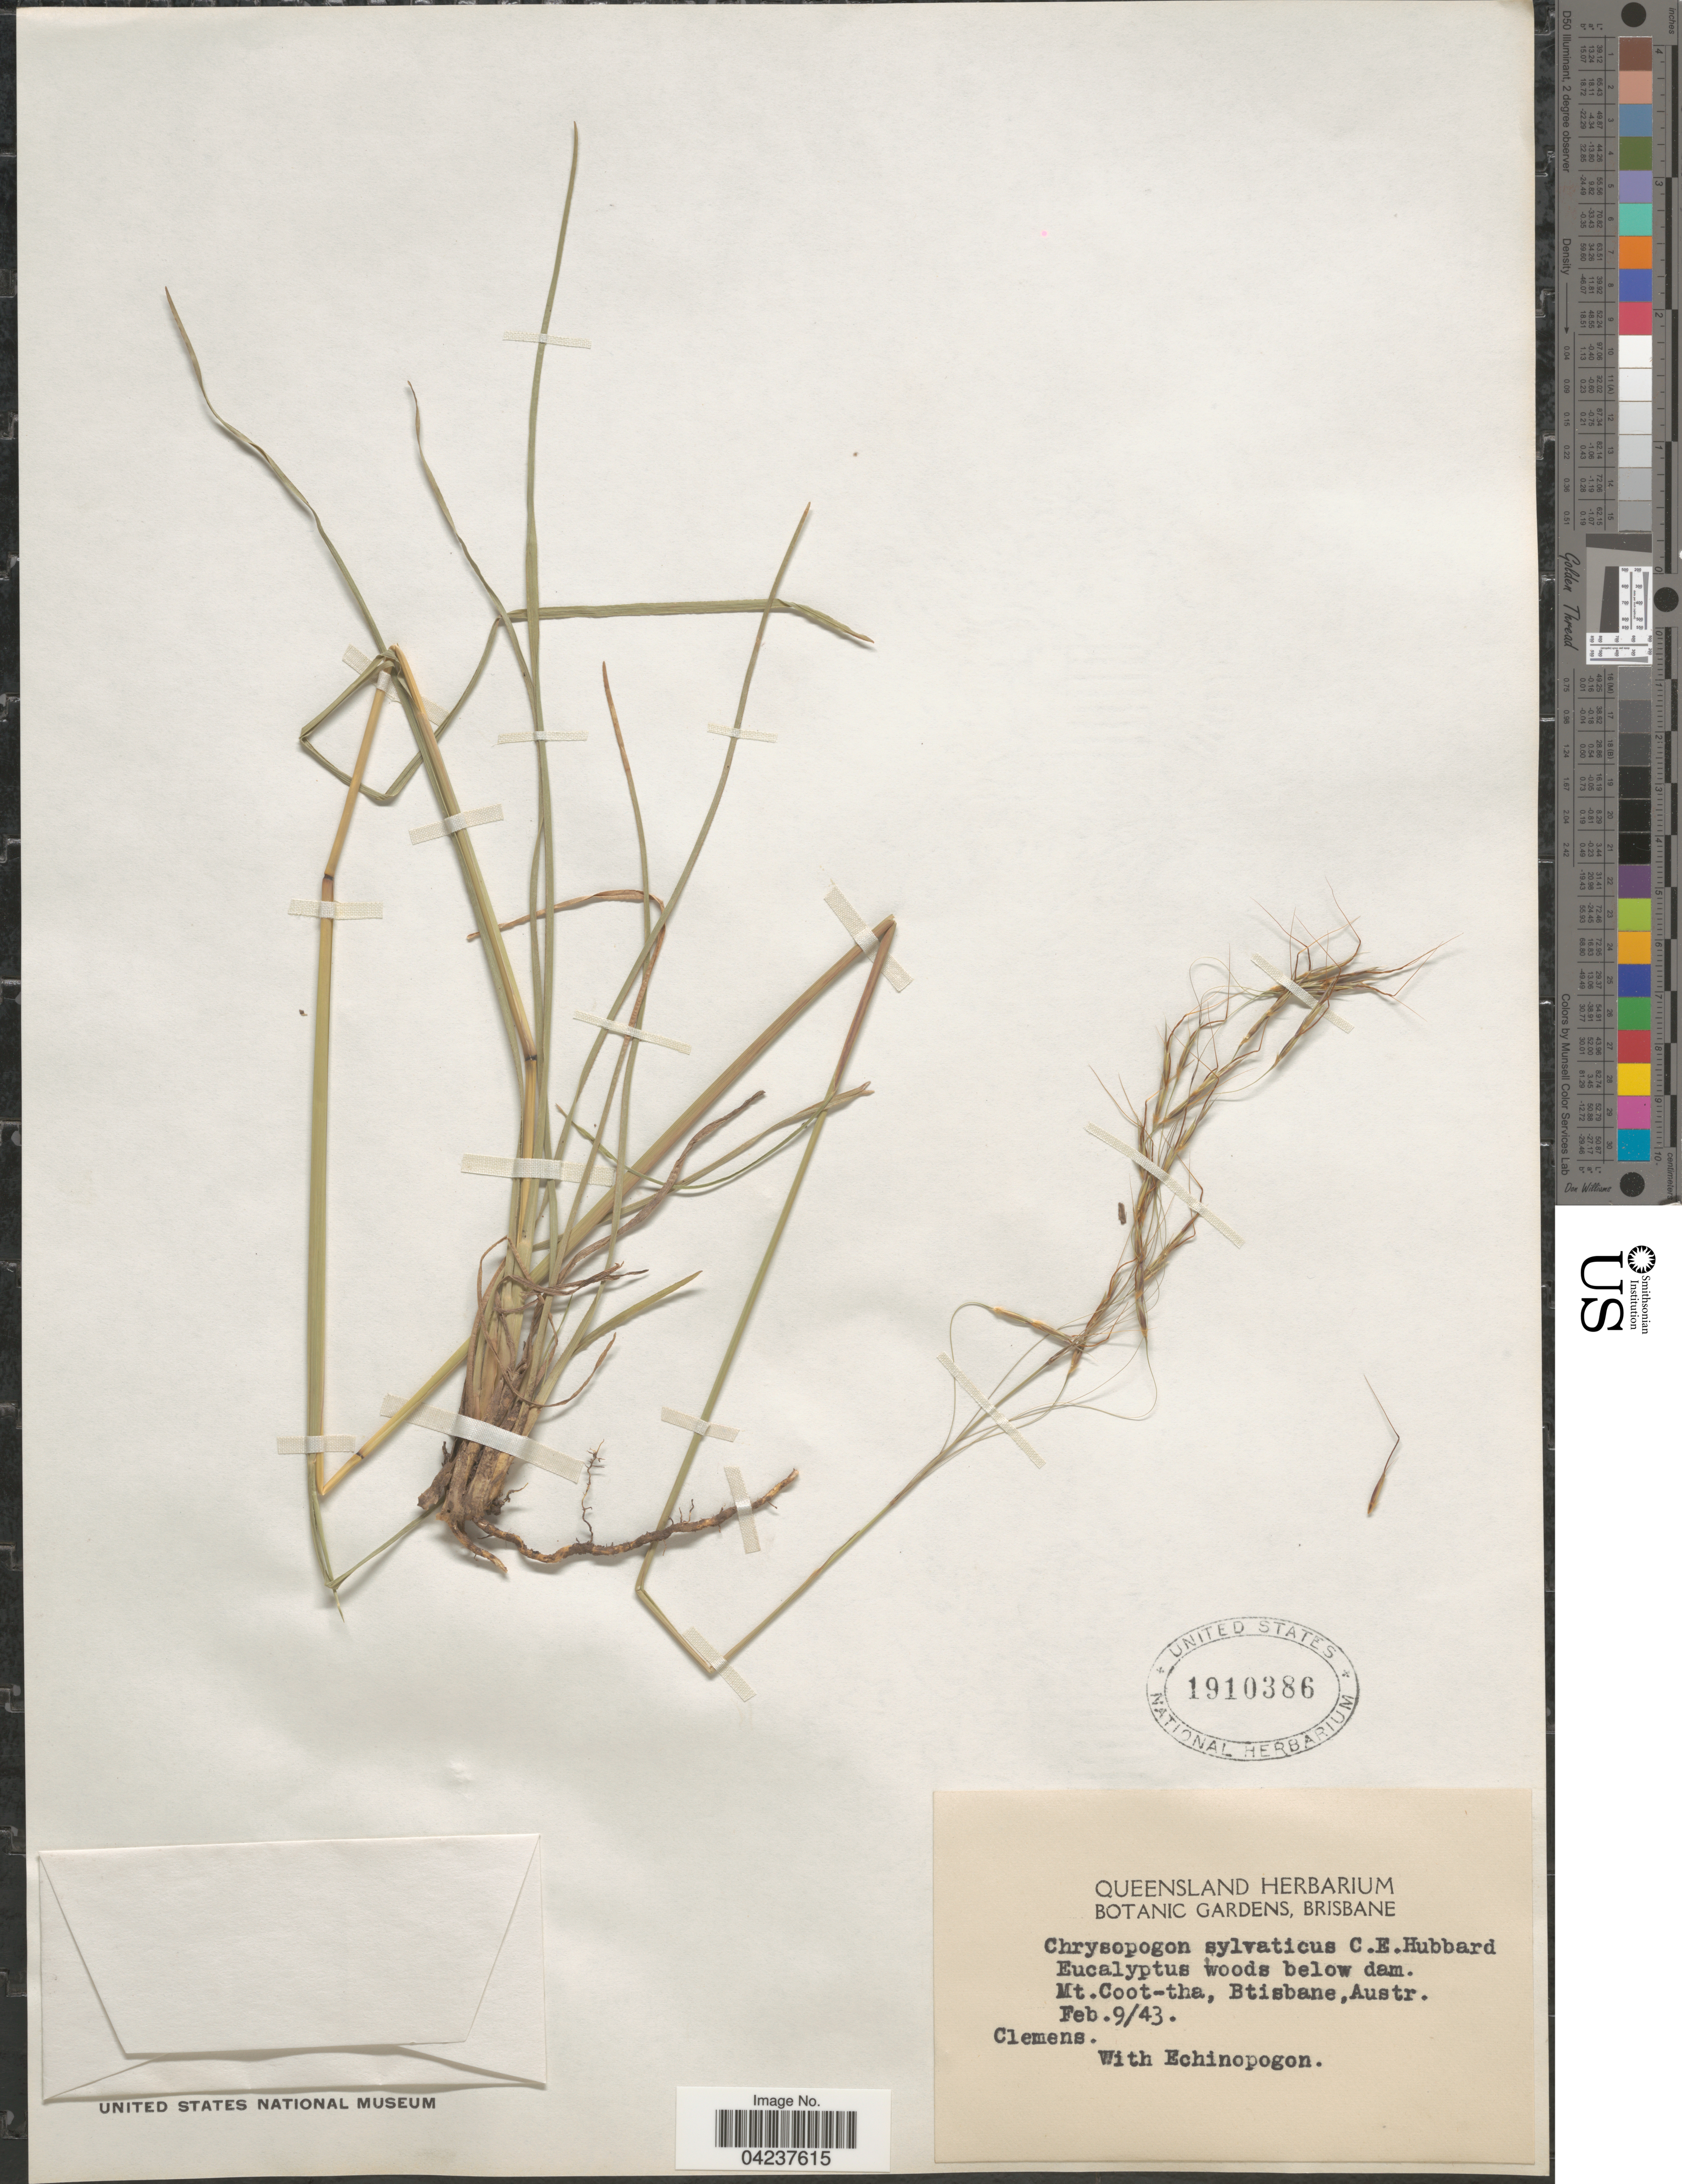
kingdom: Plantae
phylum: Tracheophyta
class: Liliopsida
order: Poales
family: Poaceae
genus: Chrysopogon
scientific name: Chrysopogon sylvaticus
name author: C.E. Hubb.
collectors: -. Clemens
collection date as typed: Transcribed d/m/y: 9/2/43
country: Australia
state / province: Queensland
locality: Mt.Coot-tha, Brisbane.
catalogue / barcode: US 1910386